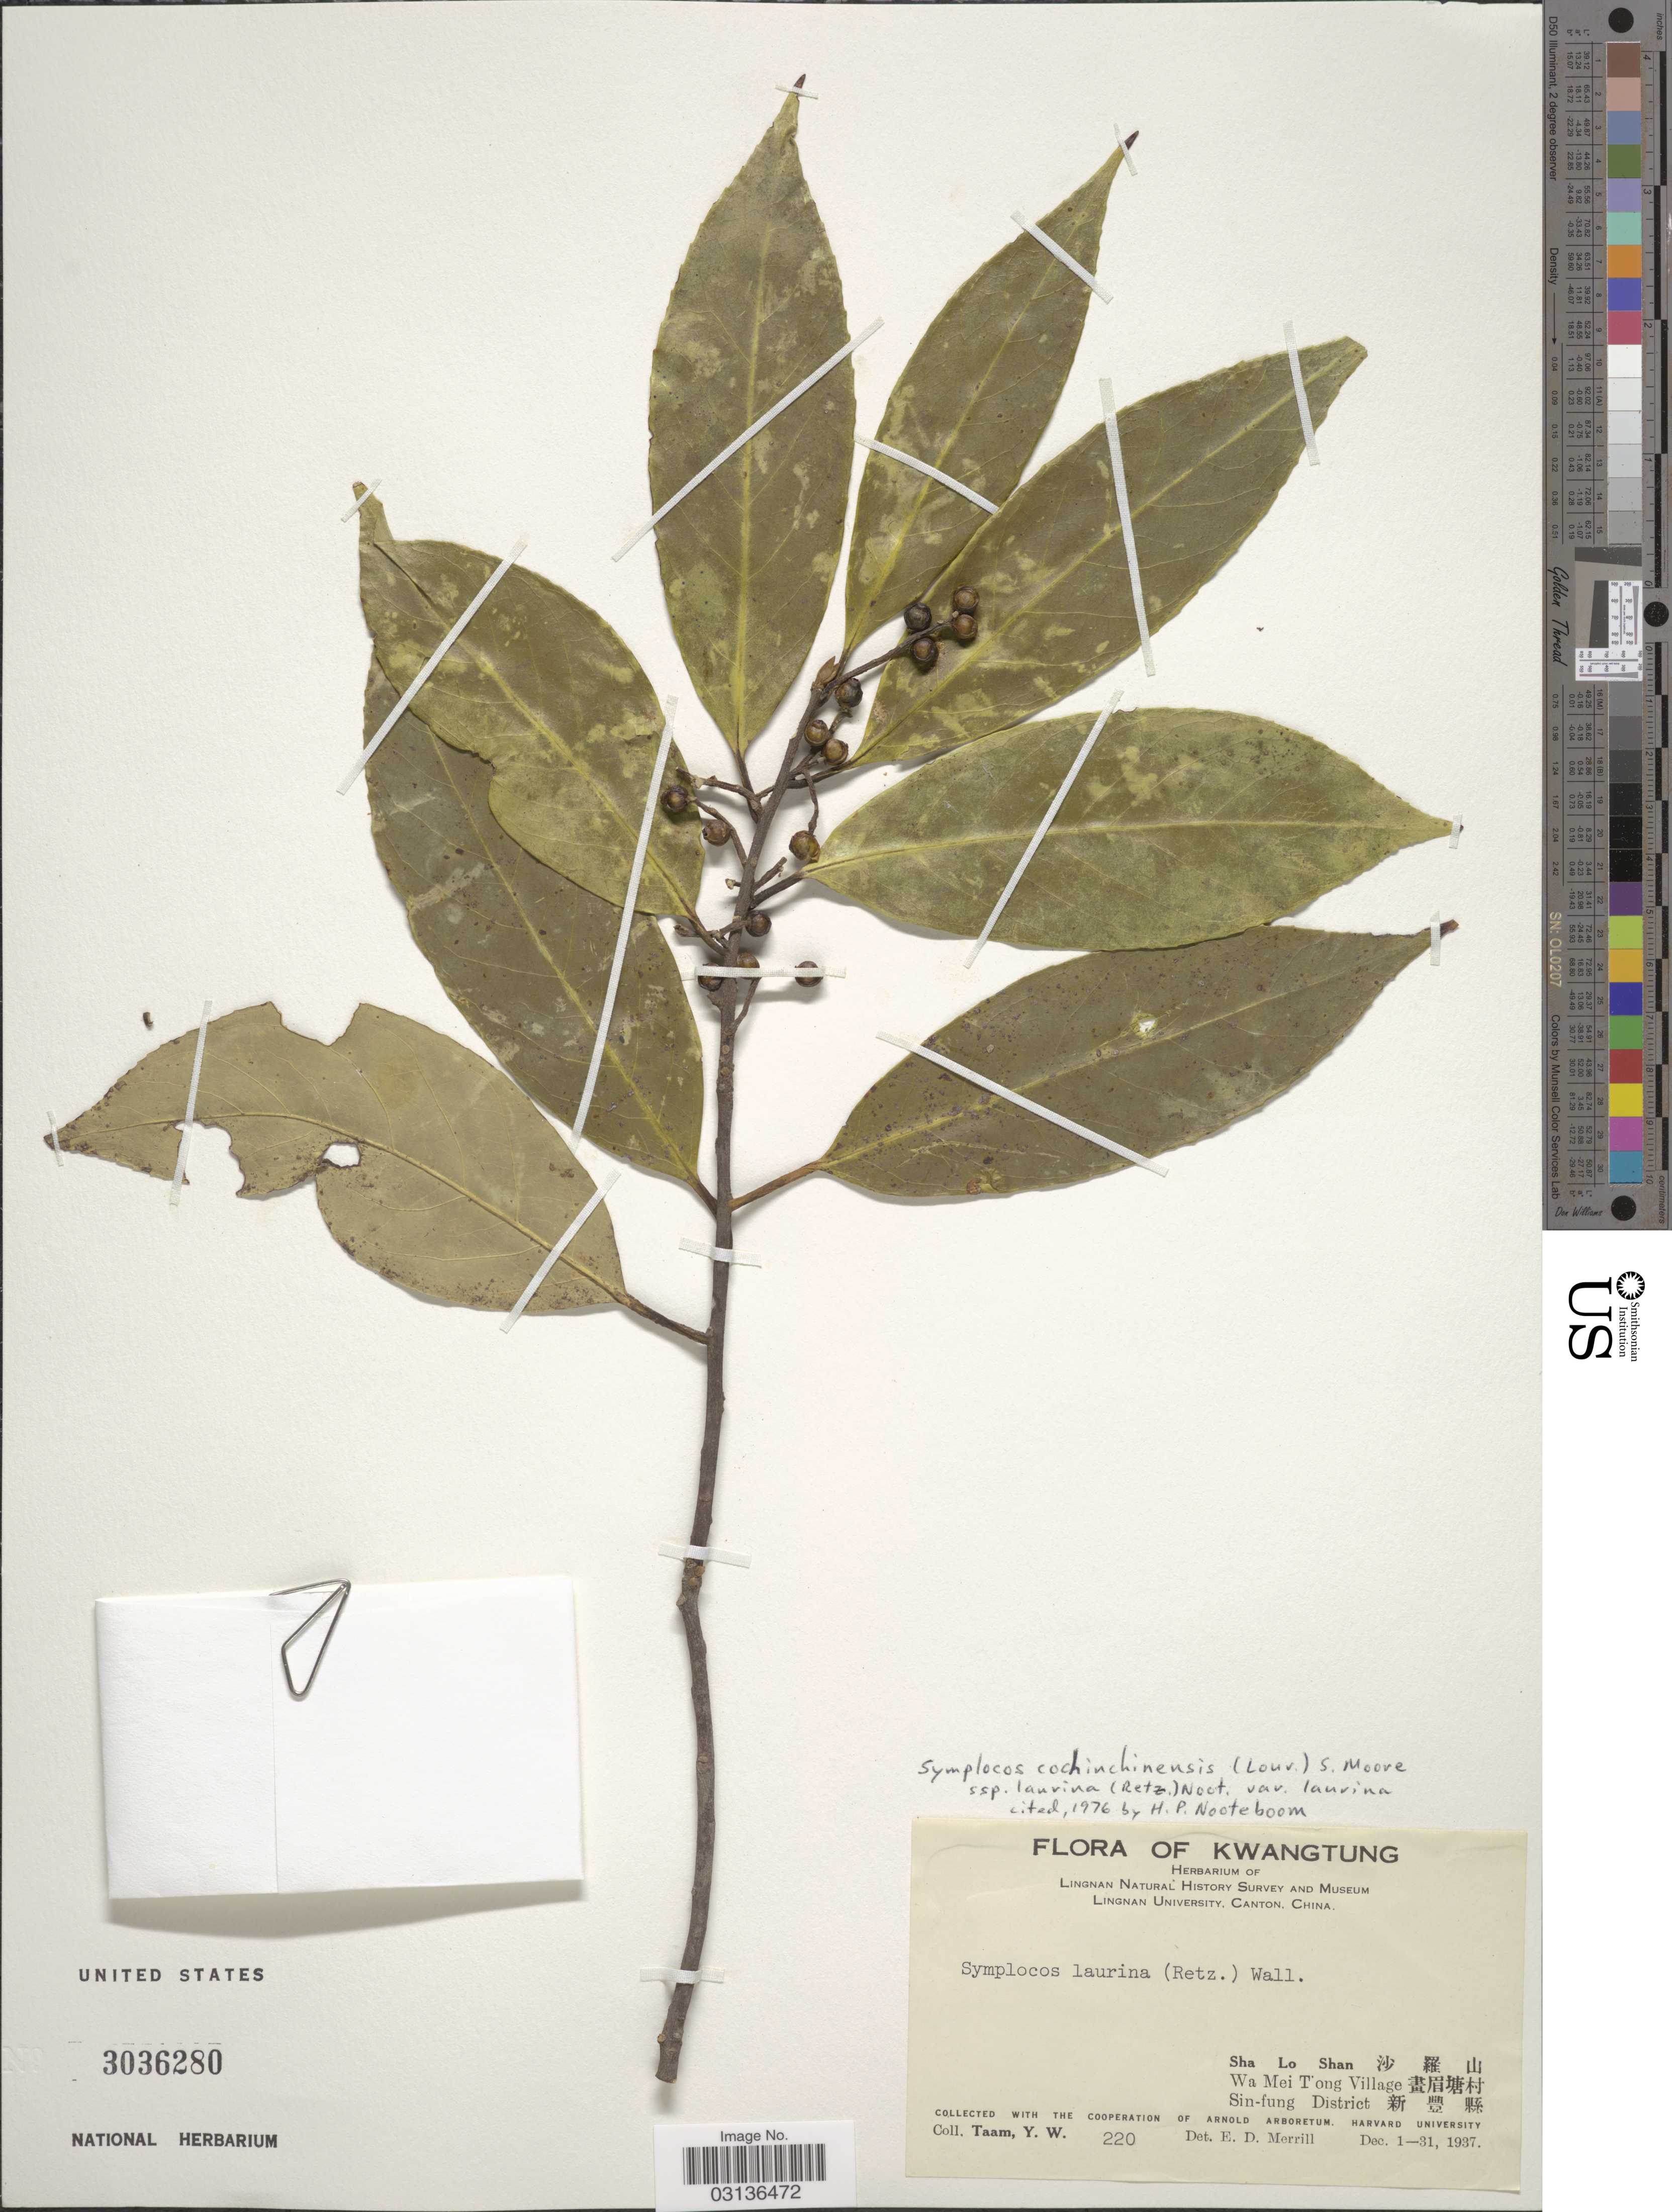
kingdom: Plantae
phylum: Tracheophyta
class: Magnoliopsida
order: Ericales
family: Symplocaceae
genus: Symplocos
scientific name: Symplocos cochinchinensis subsp. laurina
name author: (Retz.) Noot.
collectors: Y. W. Taam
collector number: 220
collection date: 1937-12-01/1937-12-31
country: China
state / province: Guangdong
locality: Kwangtung. Sha Lo Shan. Wa Mei T'ong Village. Sin-fung District.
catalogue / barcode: US 3036280